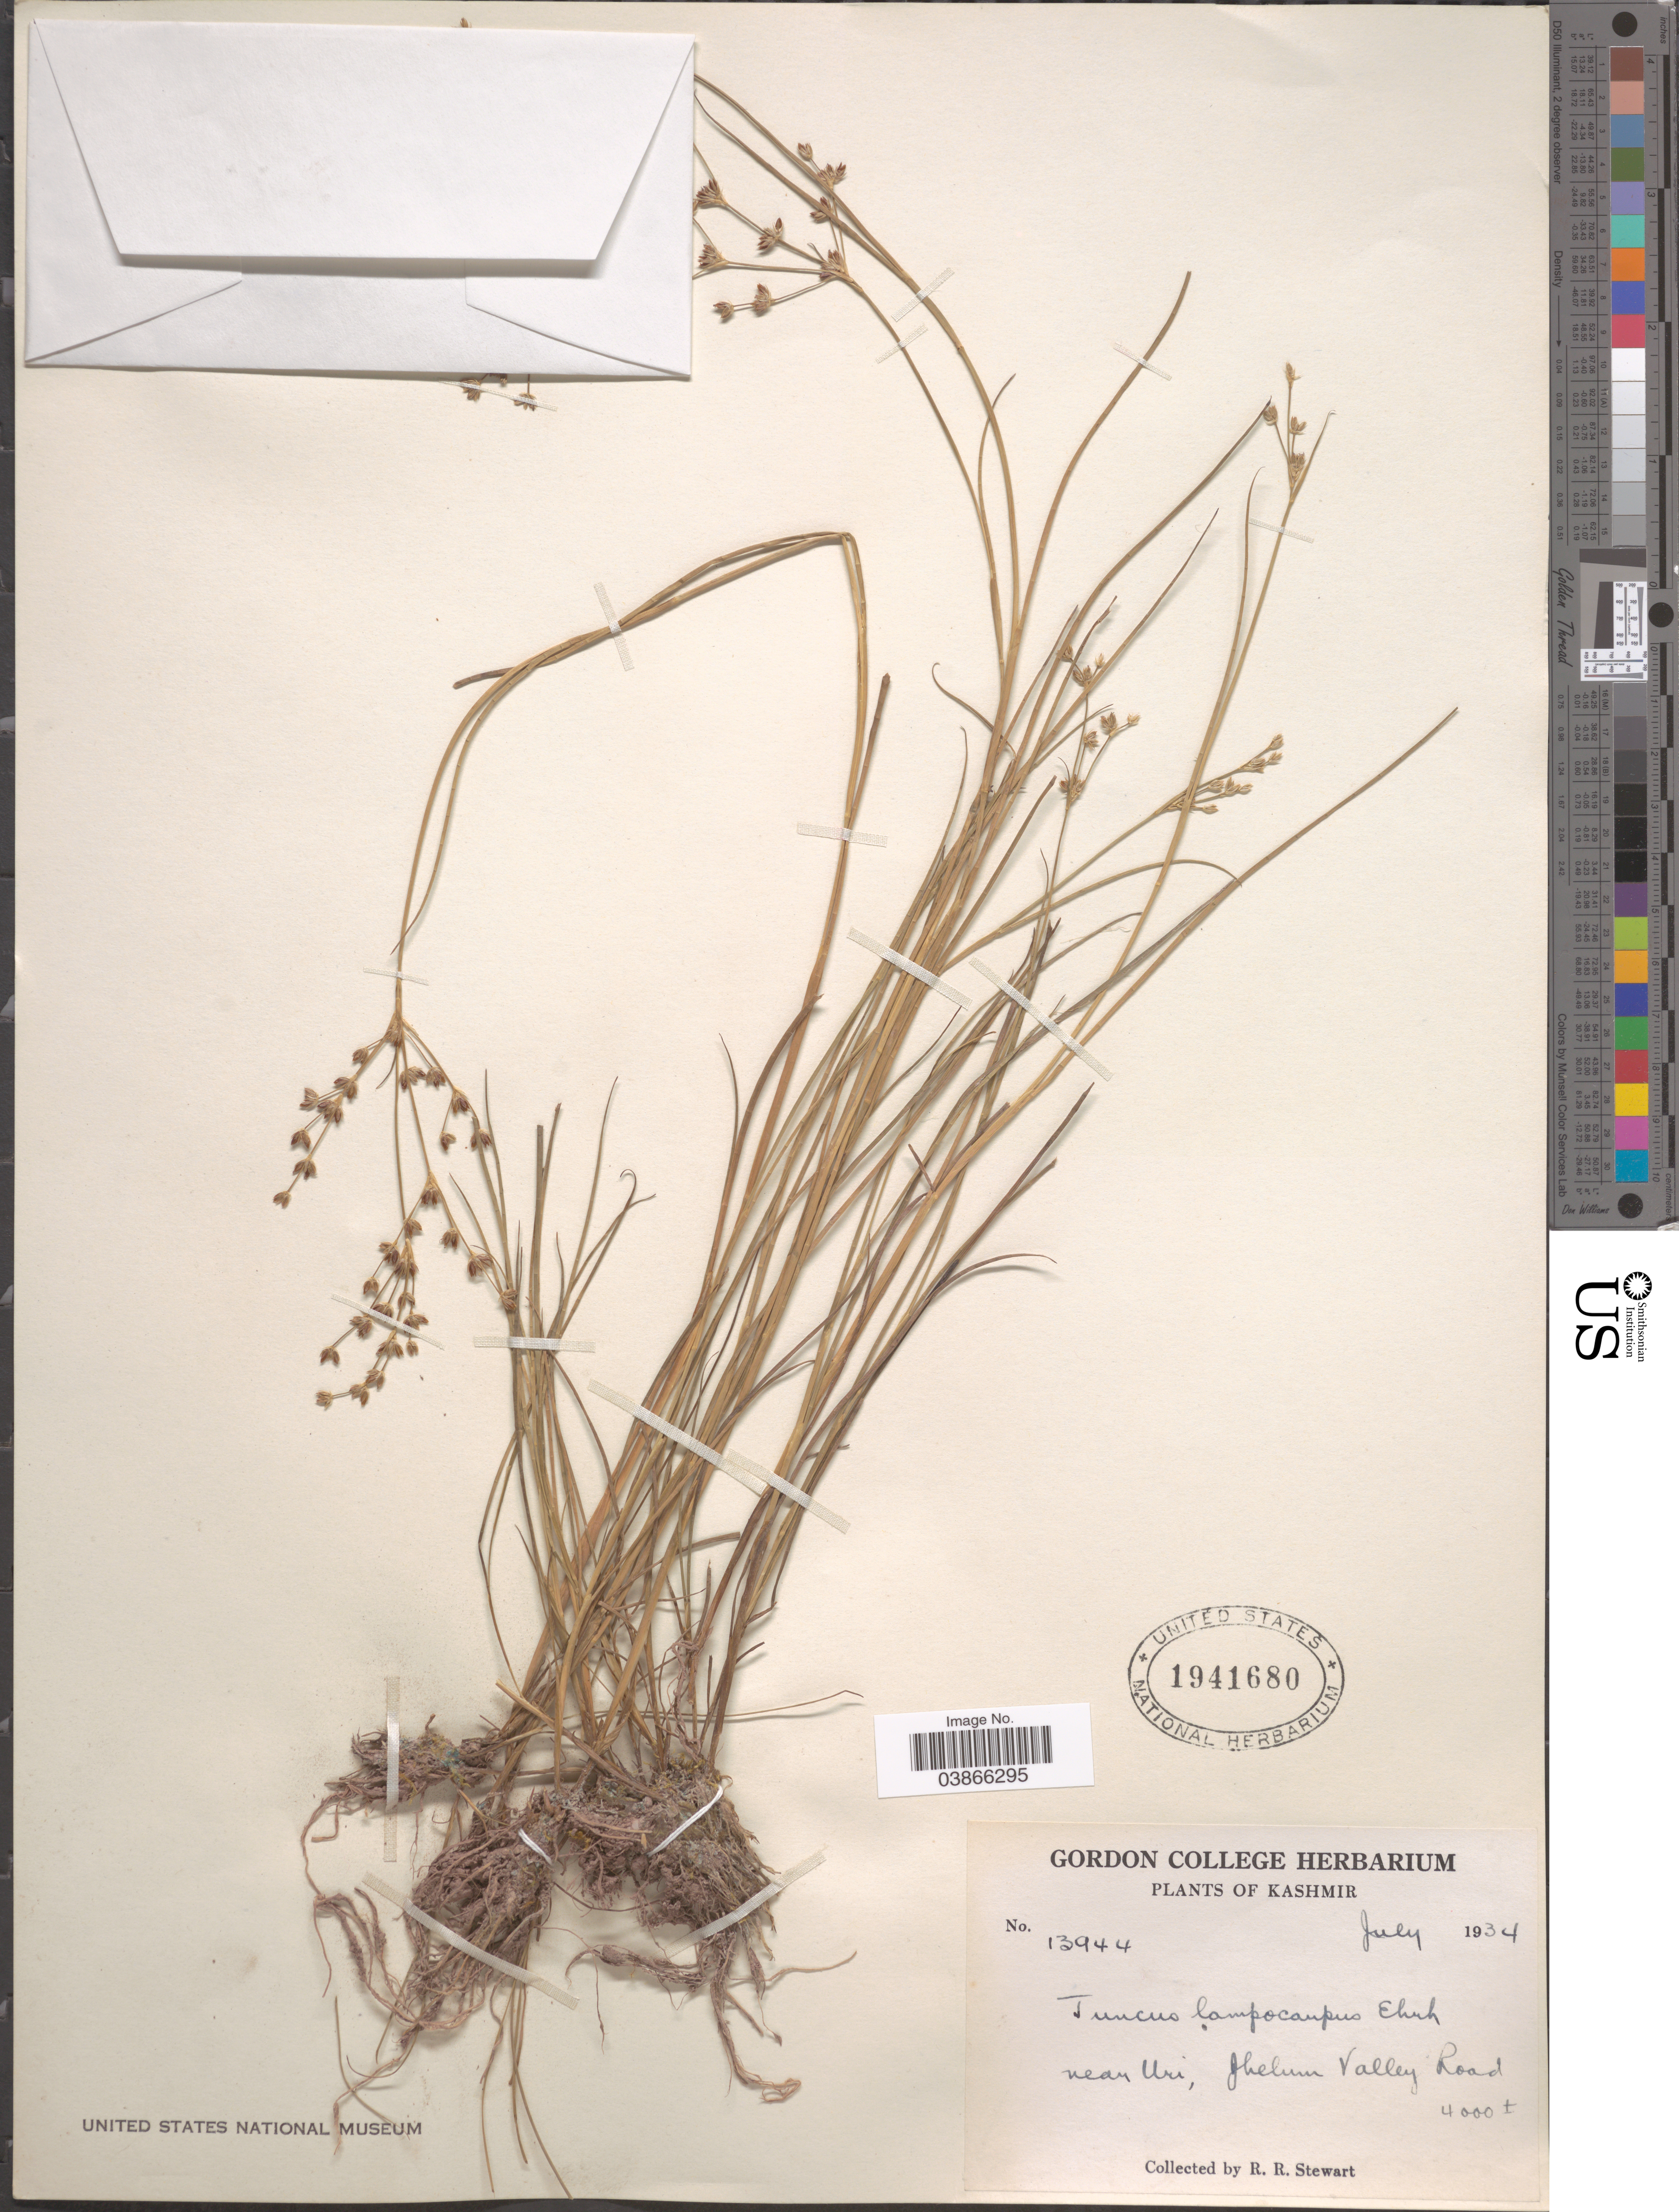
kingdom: Plantae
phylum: Tracheophyta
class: Liliopsida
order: Poales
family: Juncaceae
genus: Juncus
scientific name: Juncus lampocarpus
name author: Ehrh.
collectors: R. Stewart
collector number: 13944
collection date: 1934-07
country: India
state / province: Jammu and Kashmir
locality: Kashmir. Near Uri, Jhelum Valley Road.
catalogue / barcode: US 1941680